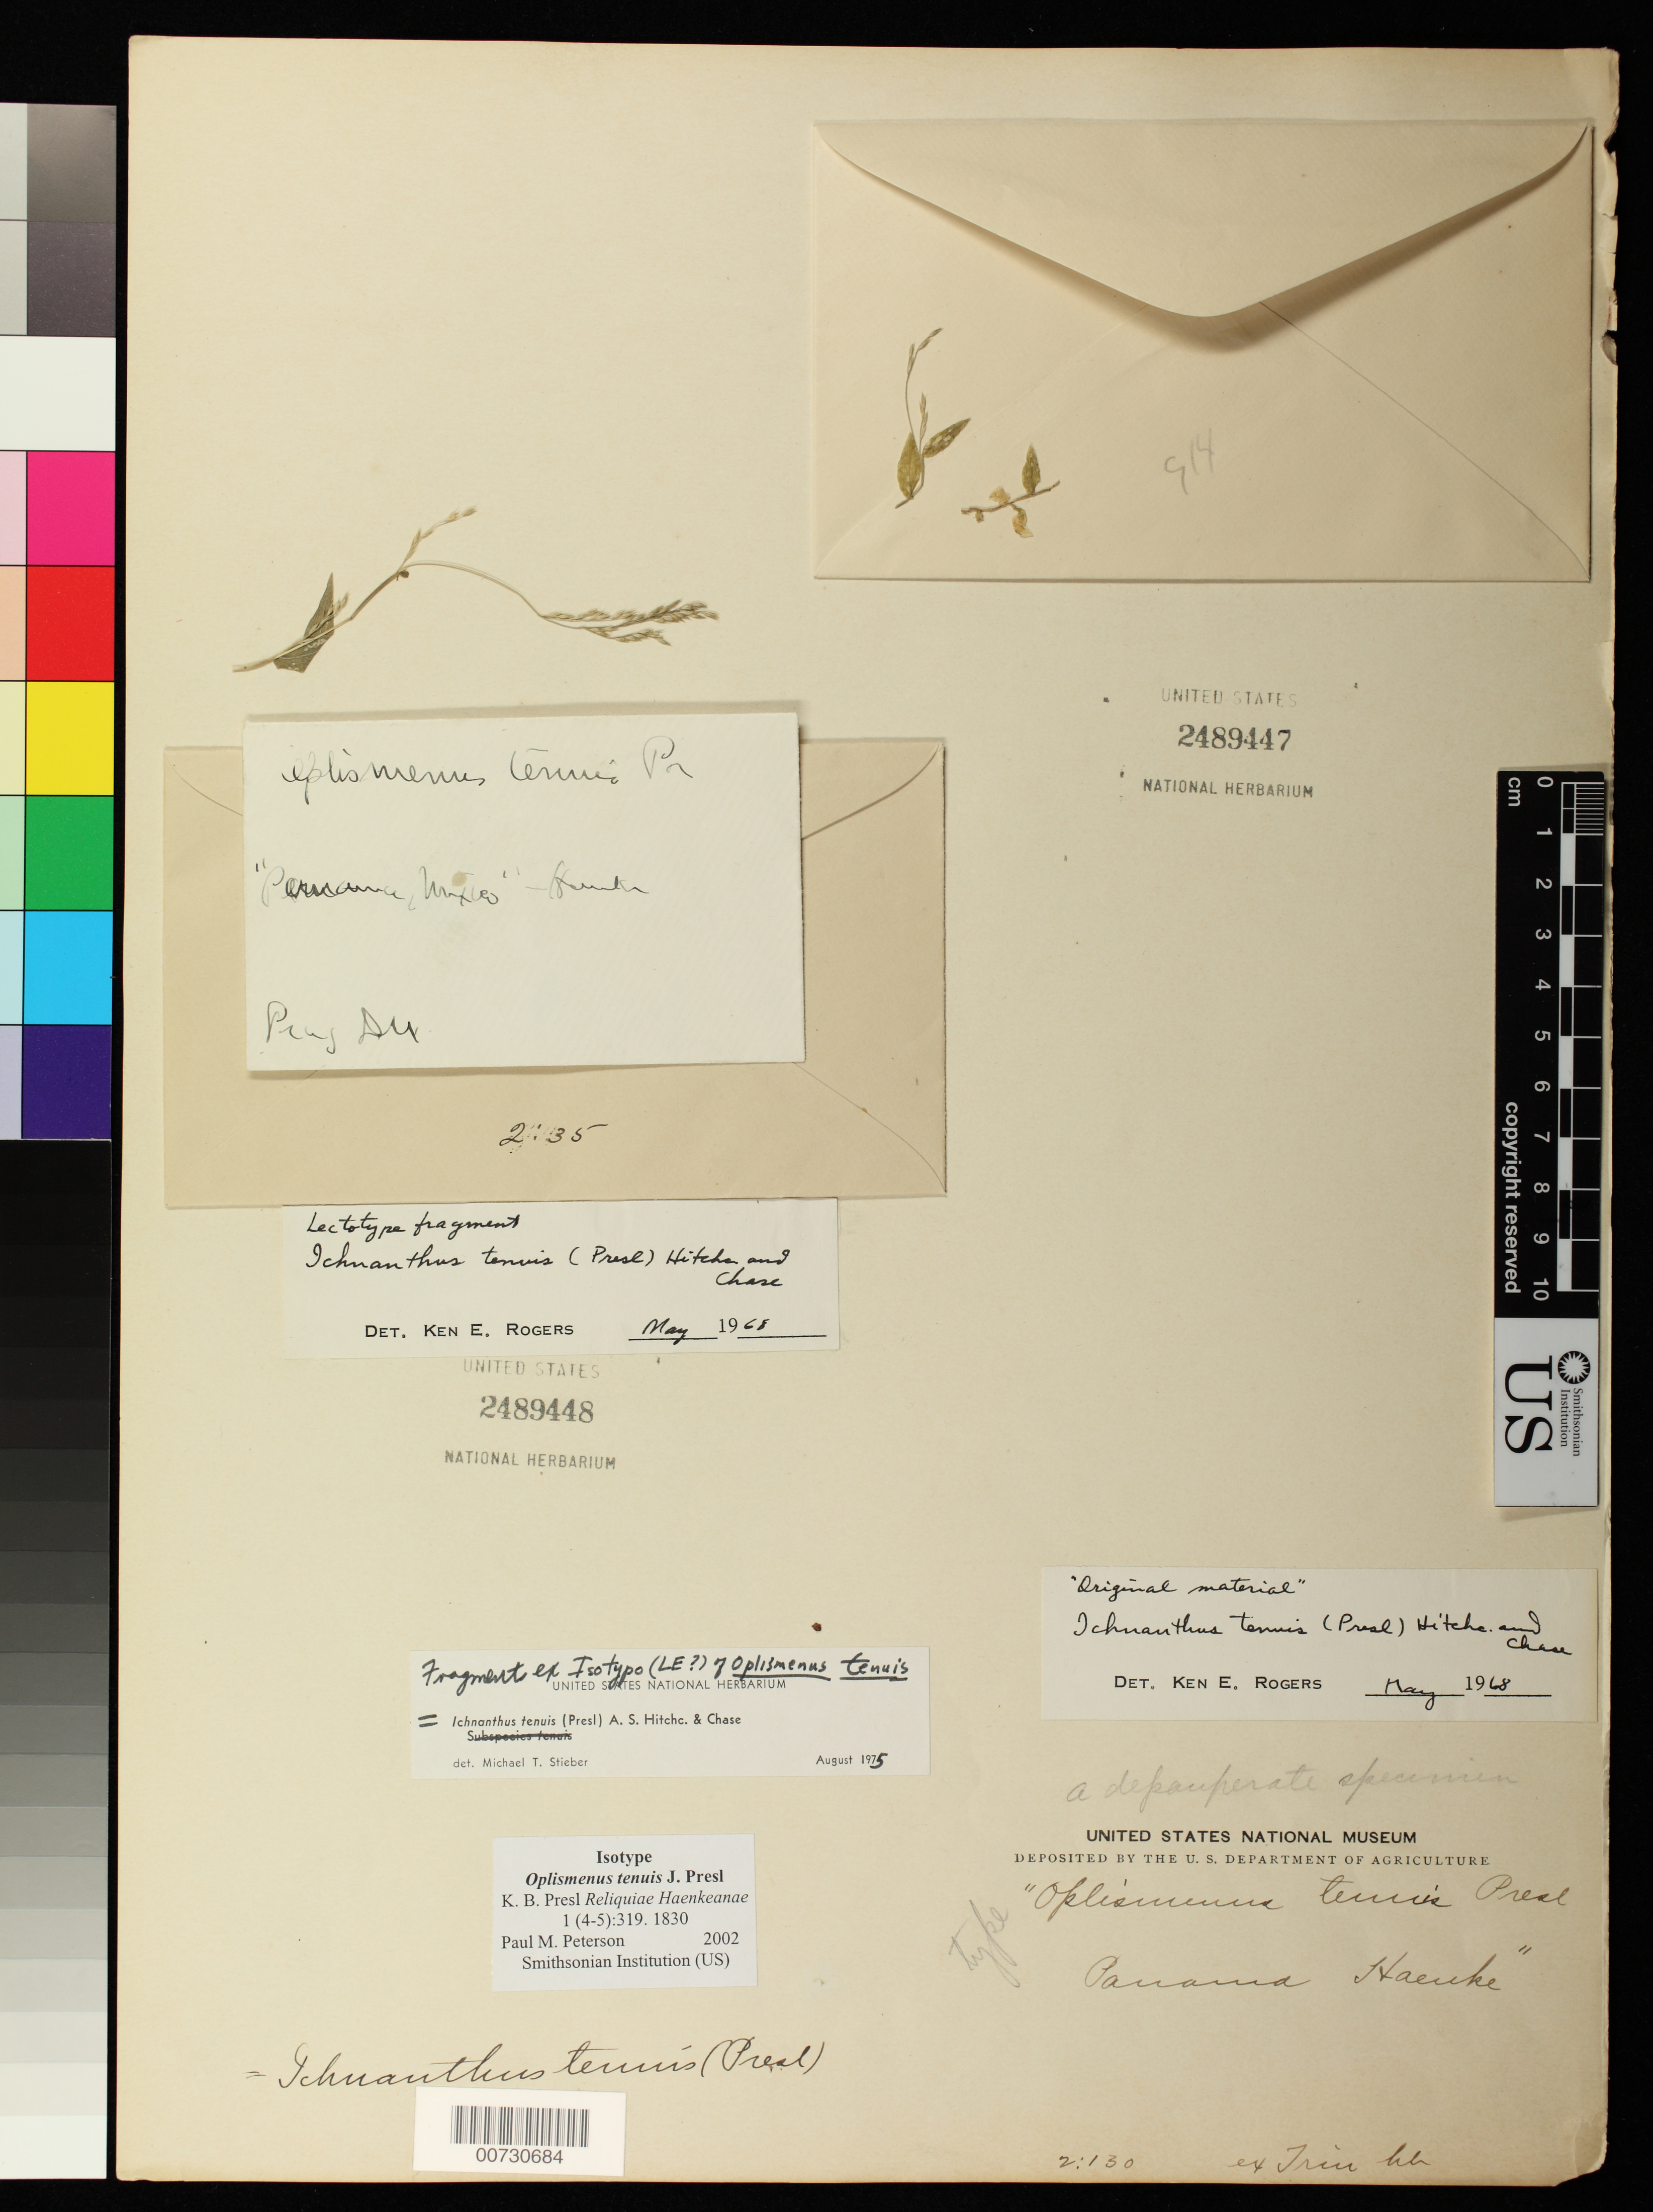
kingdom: Plantae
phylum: Tracheophyta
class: Liliopsida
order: Poales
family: Poaceae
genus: Oplismenus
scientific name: Oplismenus tenuis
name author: J. Presl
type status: Syntype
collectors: T. P. X. Haenke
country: Panama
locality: NW of Boquete towards Parque Nacional Volcan Baru.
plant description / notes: Fragmentary material of type specimen ex herb. Trin. Country of origin uncertain, "Panama, Mexico". Fragmentary material of a second collection on same sheet (stamped as USNH 2489447) of uncertain provenance may also be type material.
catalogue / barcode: US 2489448